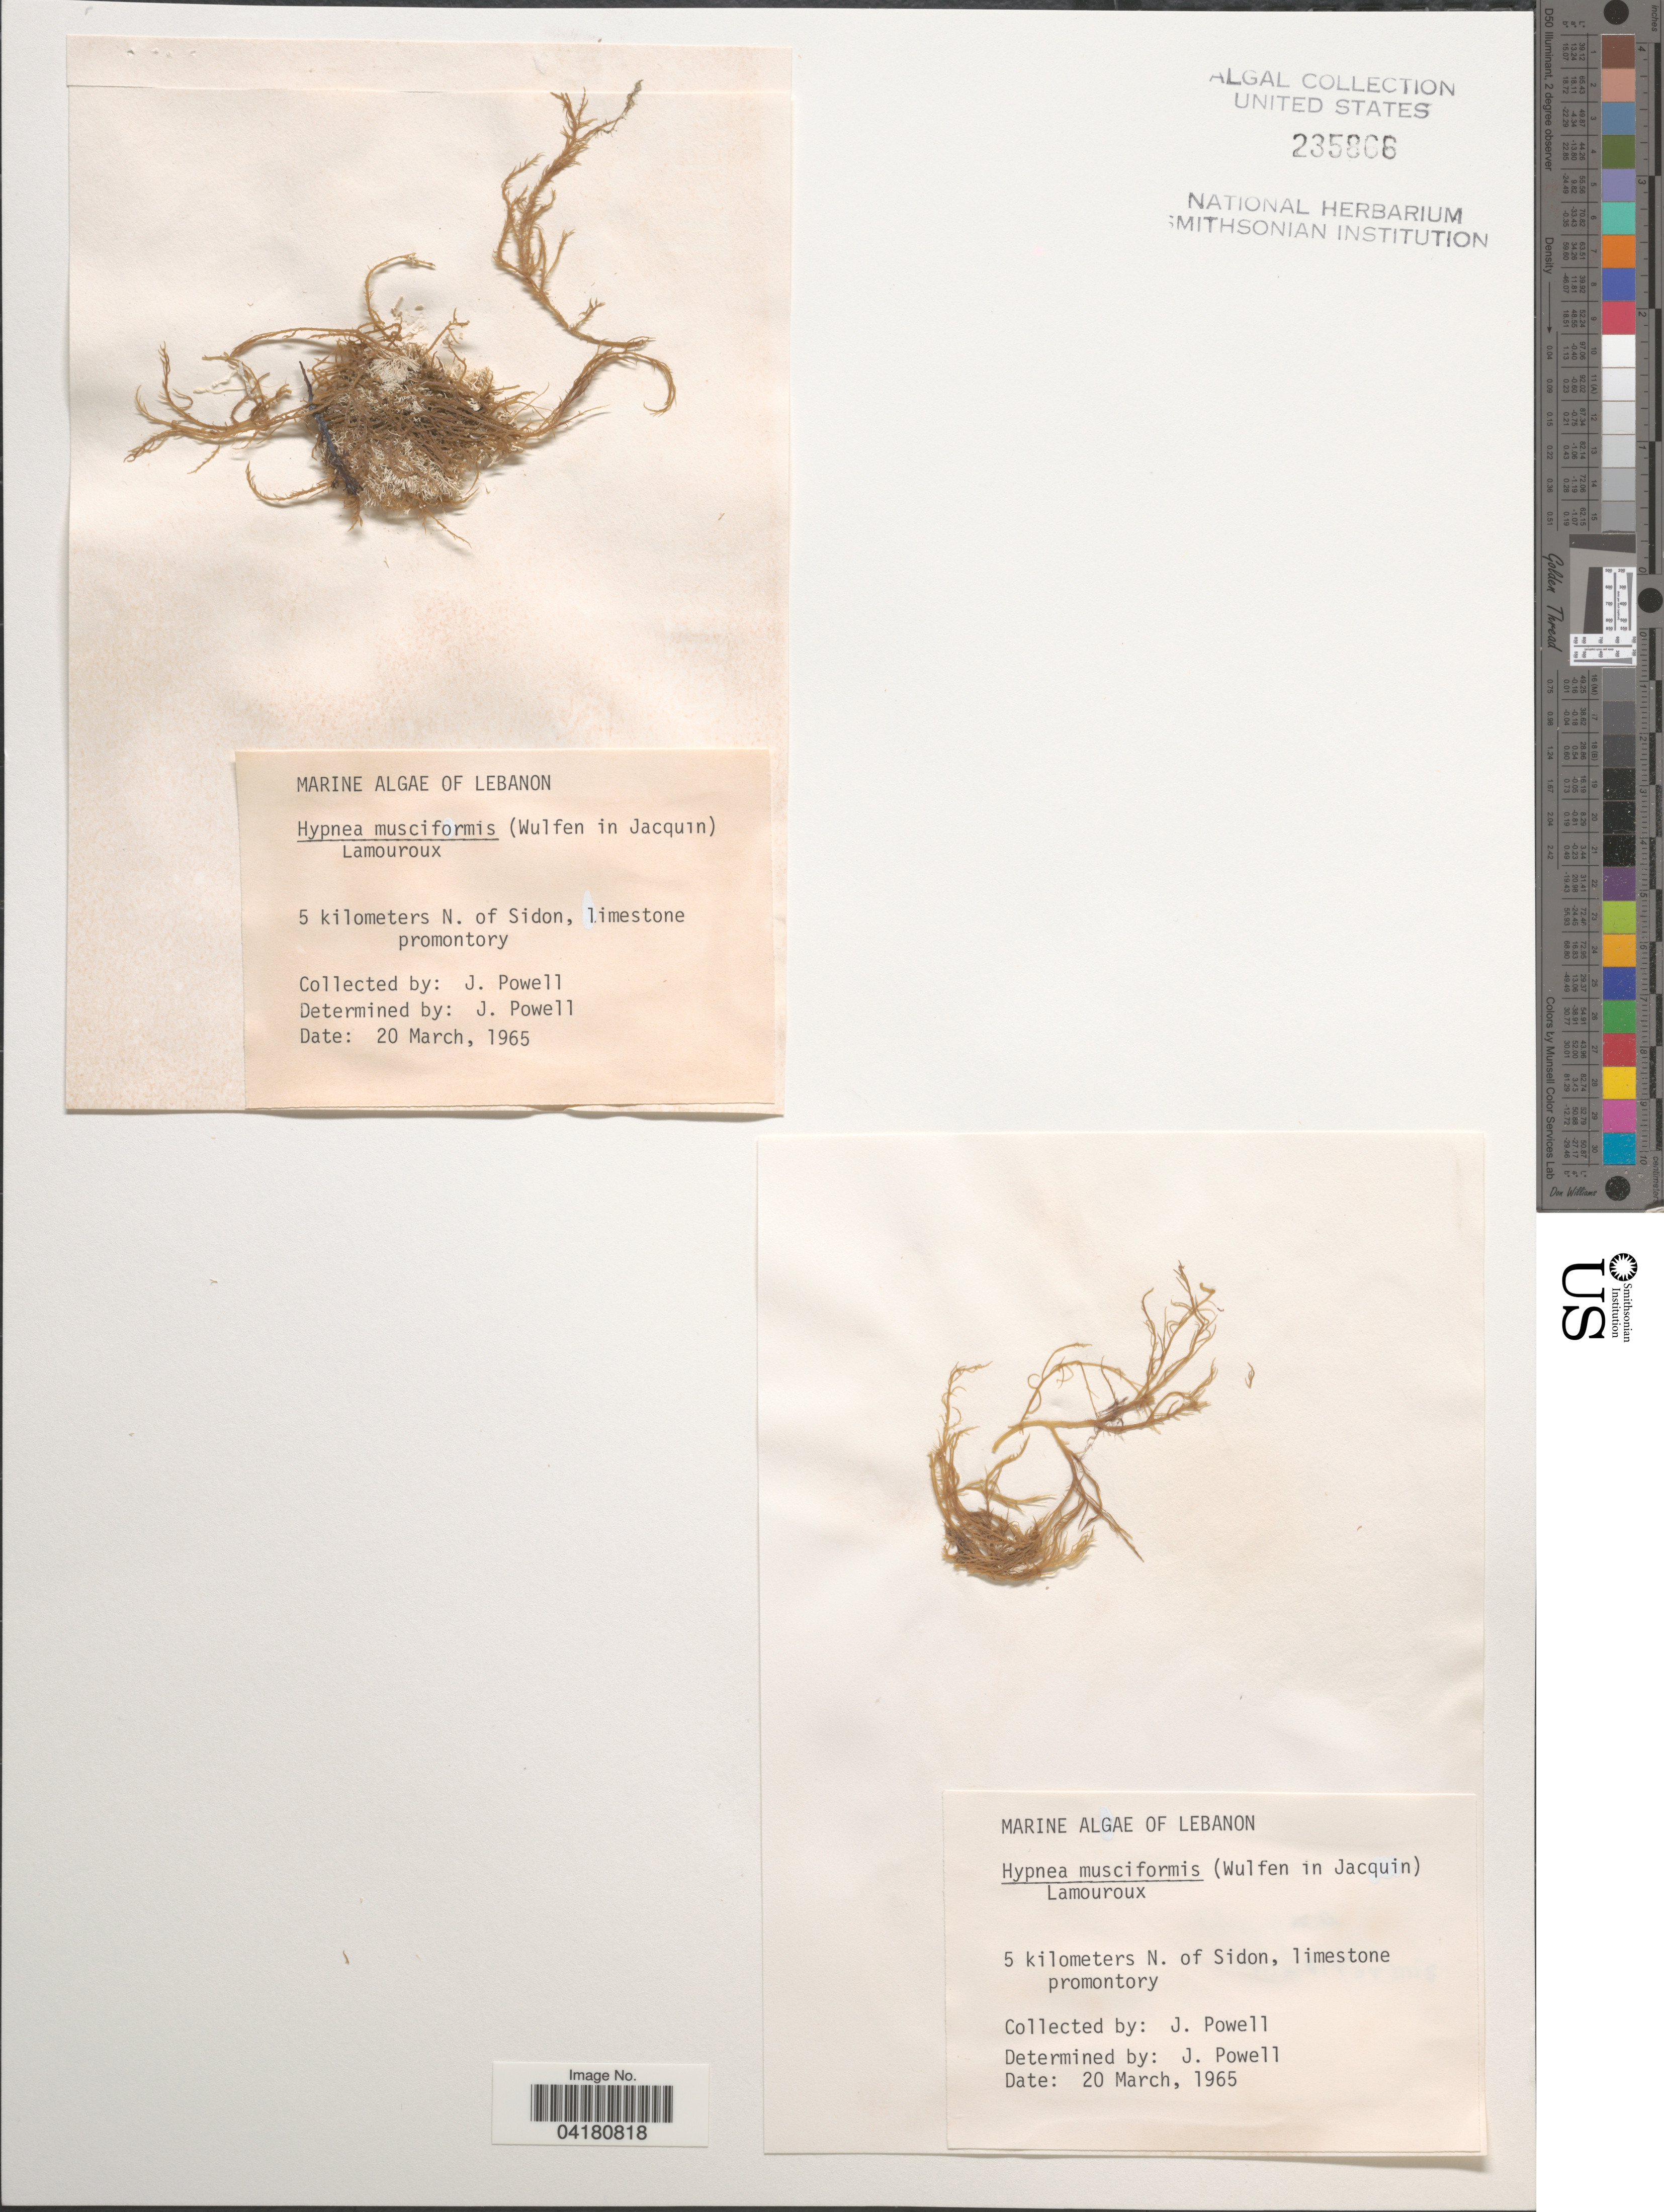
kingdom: Plantae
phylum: Rhodophyta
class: Florideophyceae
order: Gigartinales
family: Cystocloniaceae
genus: Hypnea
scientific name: Hypnea musciformis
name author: (Wulfen) J.V.Lamouroux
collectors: J. Powell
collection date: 1965-03-20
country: Lebanon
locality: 5 kilometers N. of Sidon, limestone promontory.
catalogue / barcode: US 235866